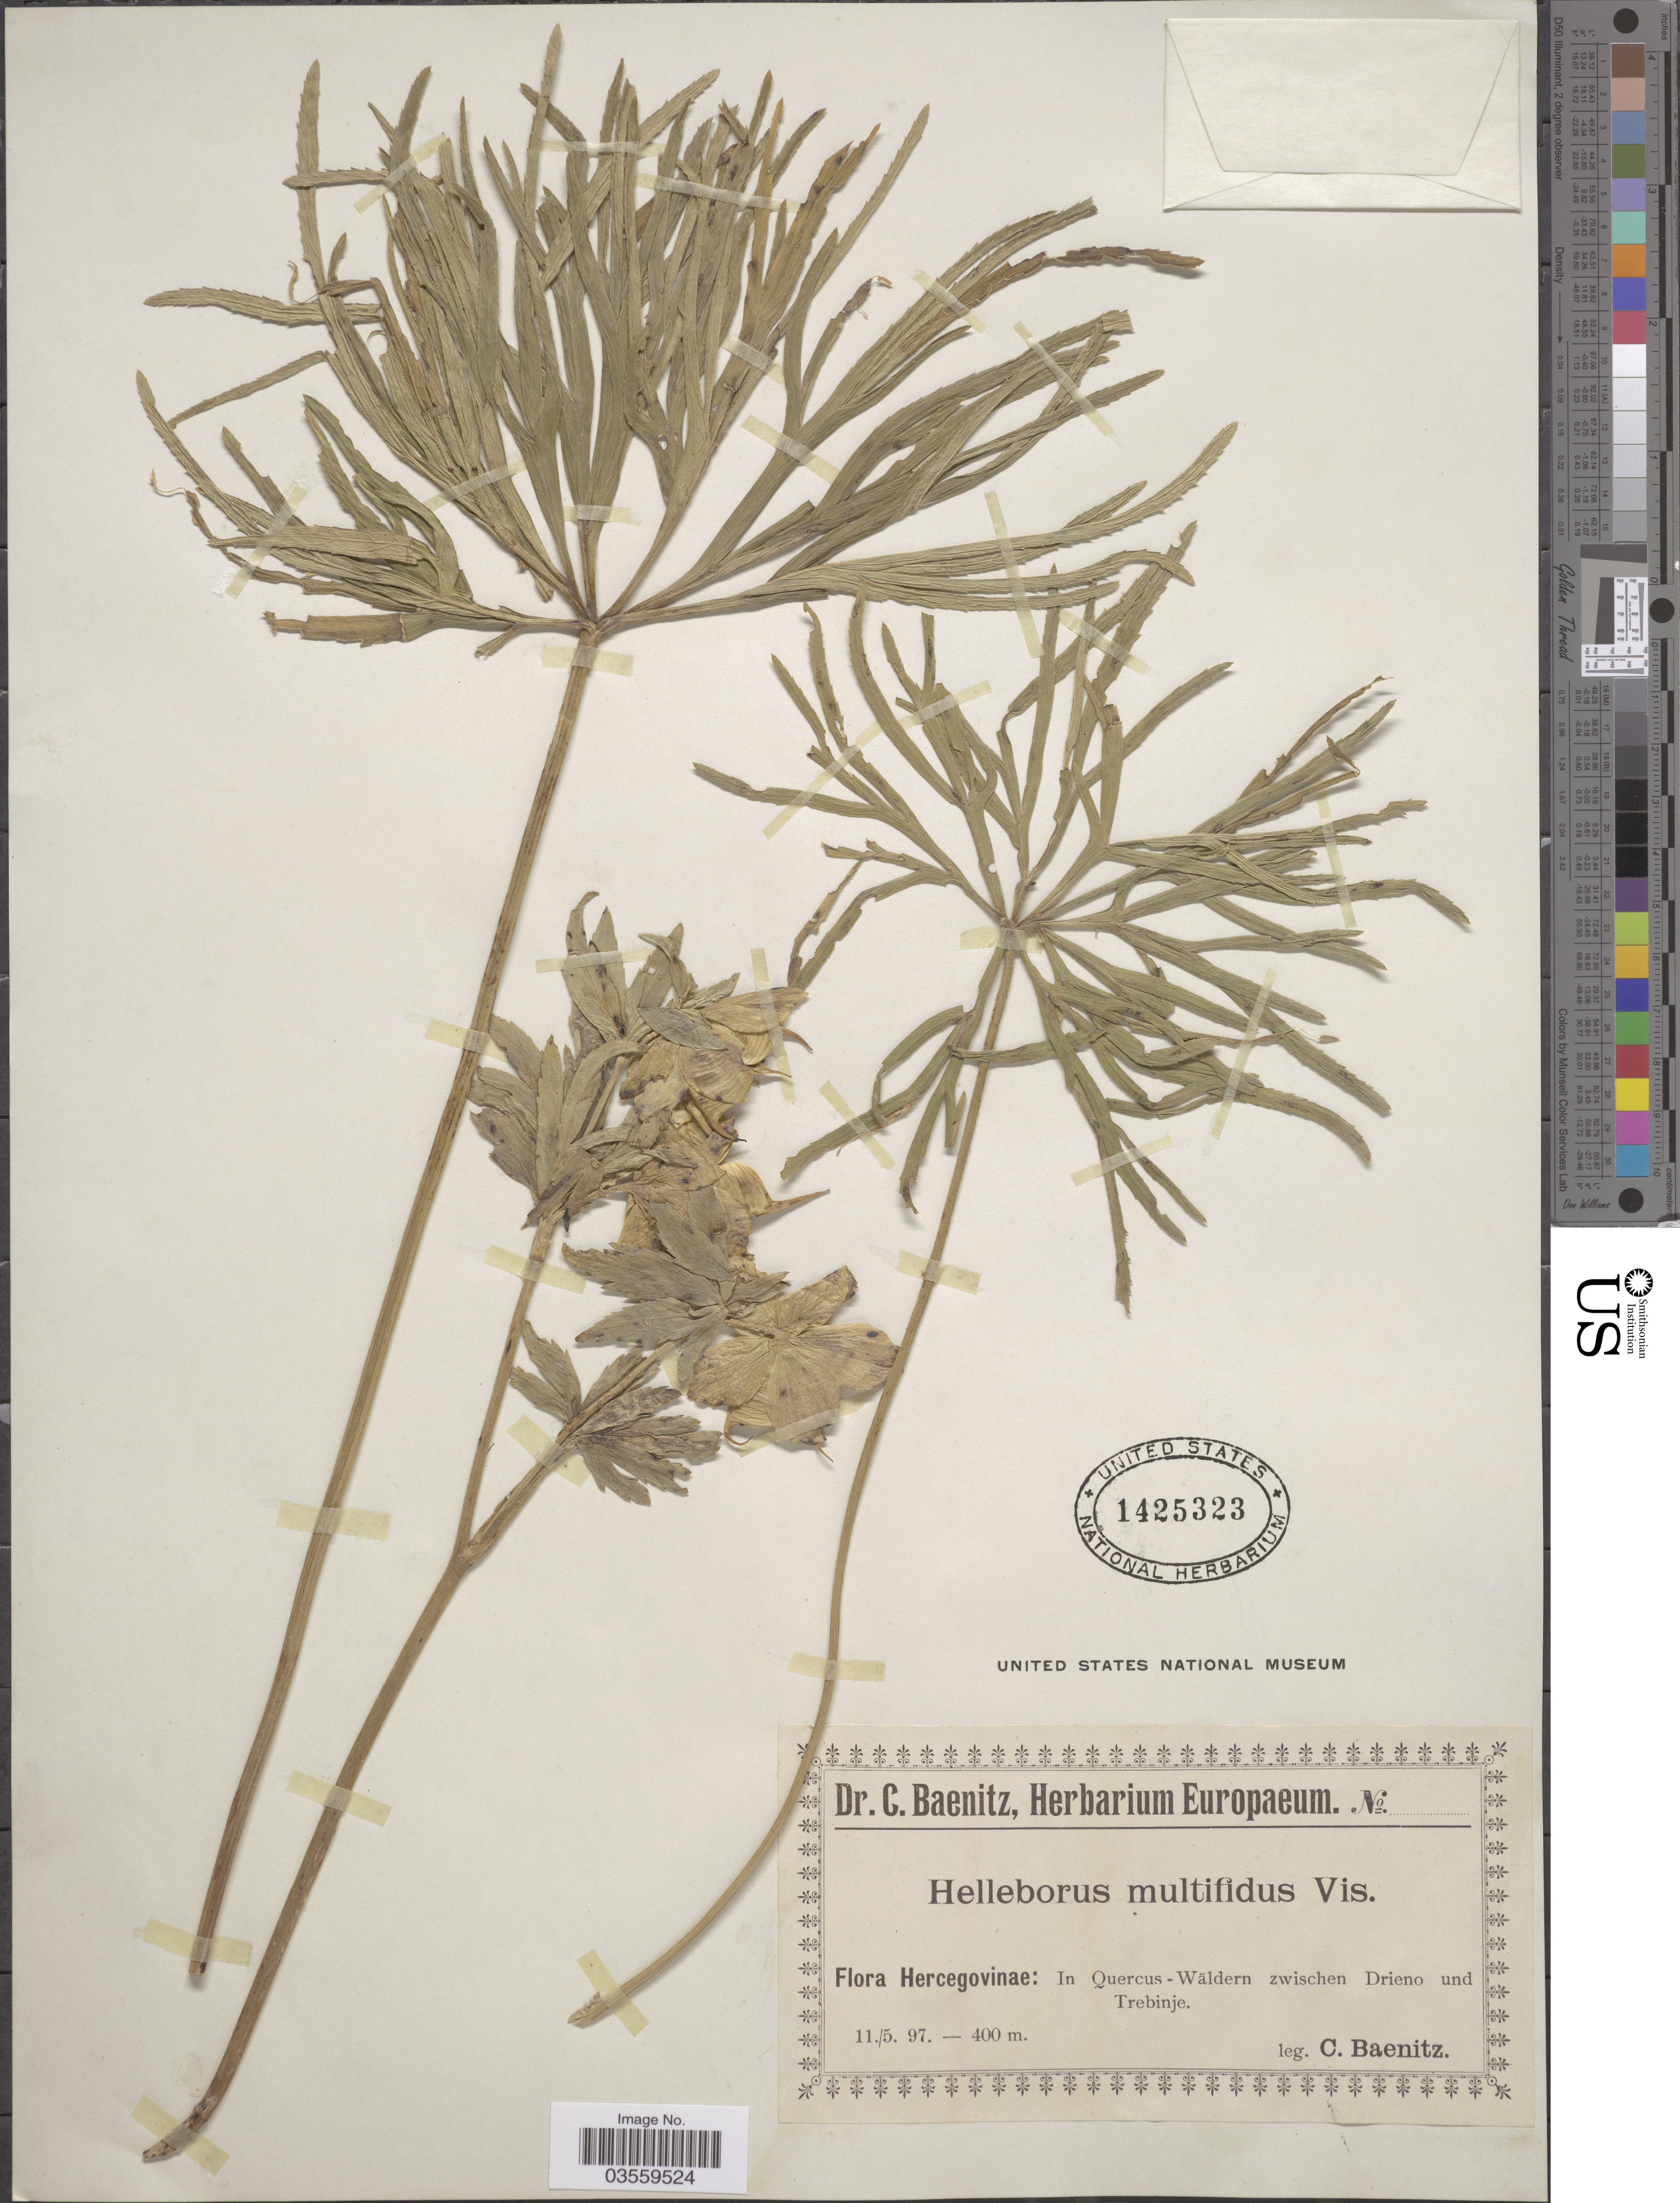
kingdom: Plantae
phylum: Tracheophyta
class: Magnoliopsida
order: Ranunculales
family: Ranunculaceae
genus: Helleborus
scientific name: Helleborus multifidus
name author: Vis.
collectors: C. G. Baenitz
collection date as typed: Transcribed d/m/y: 11/5/97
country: Bosnia and Herzegovina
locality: Hercegovinae: In Quercus-Wäldern zwischen Drieno und Trebinje.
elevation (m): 400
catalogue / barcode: US 1425323